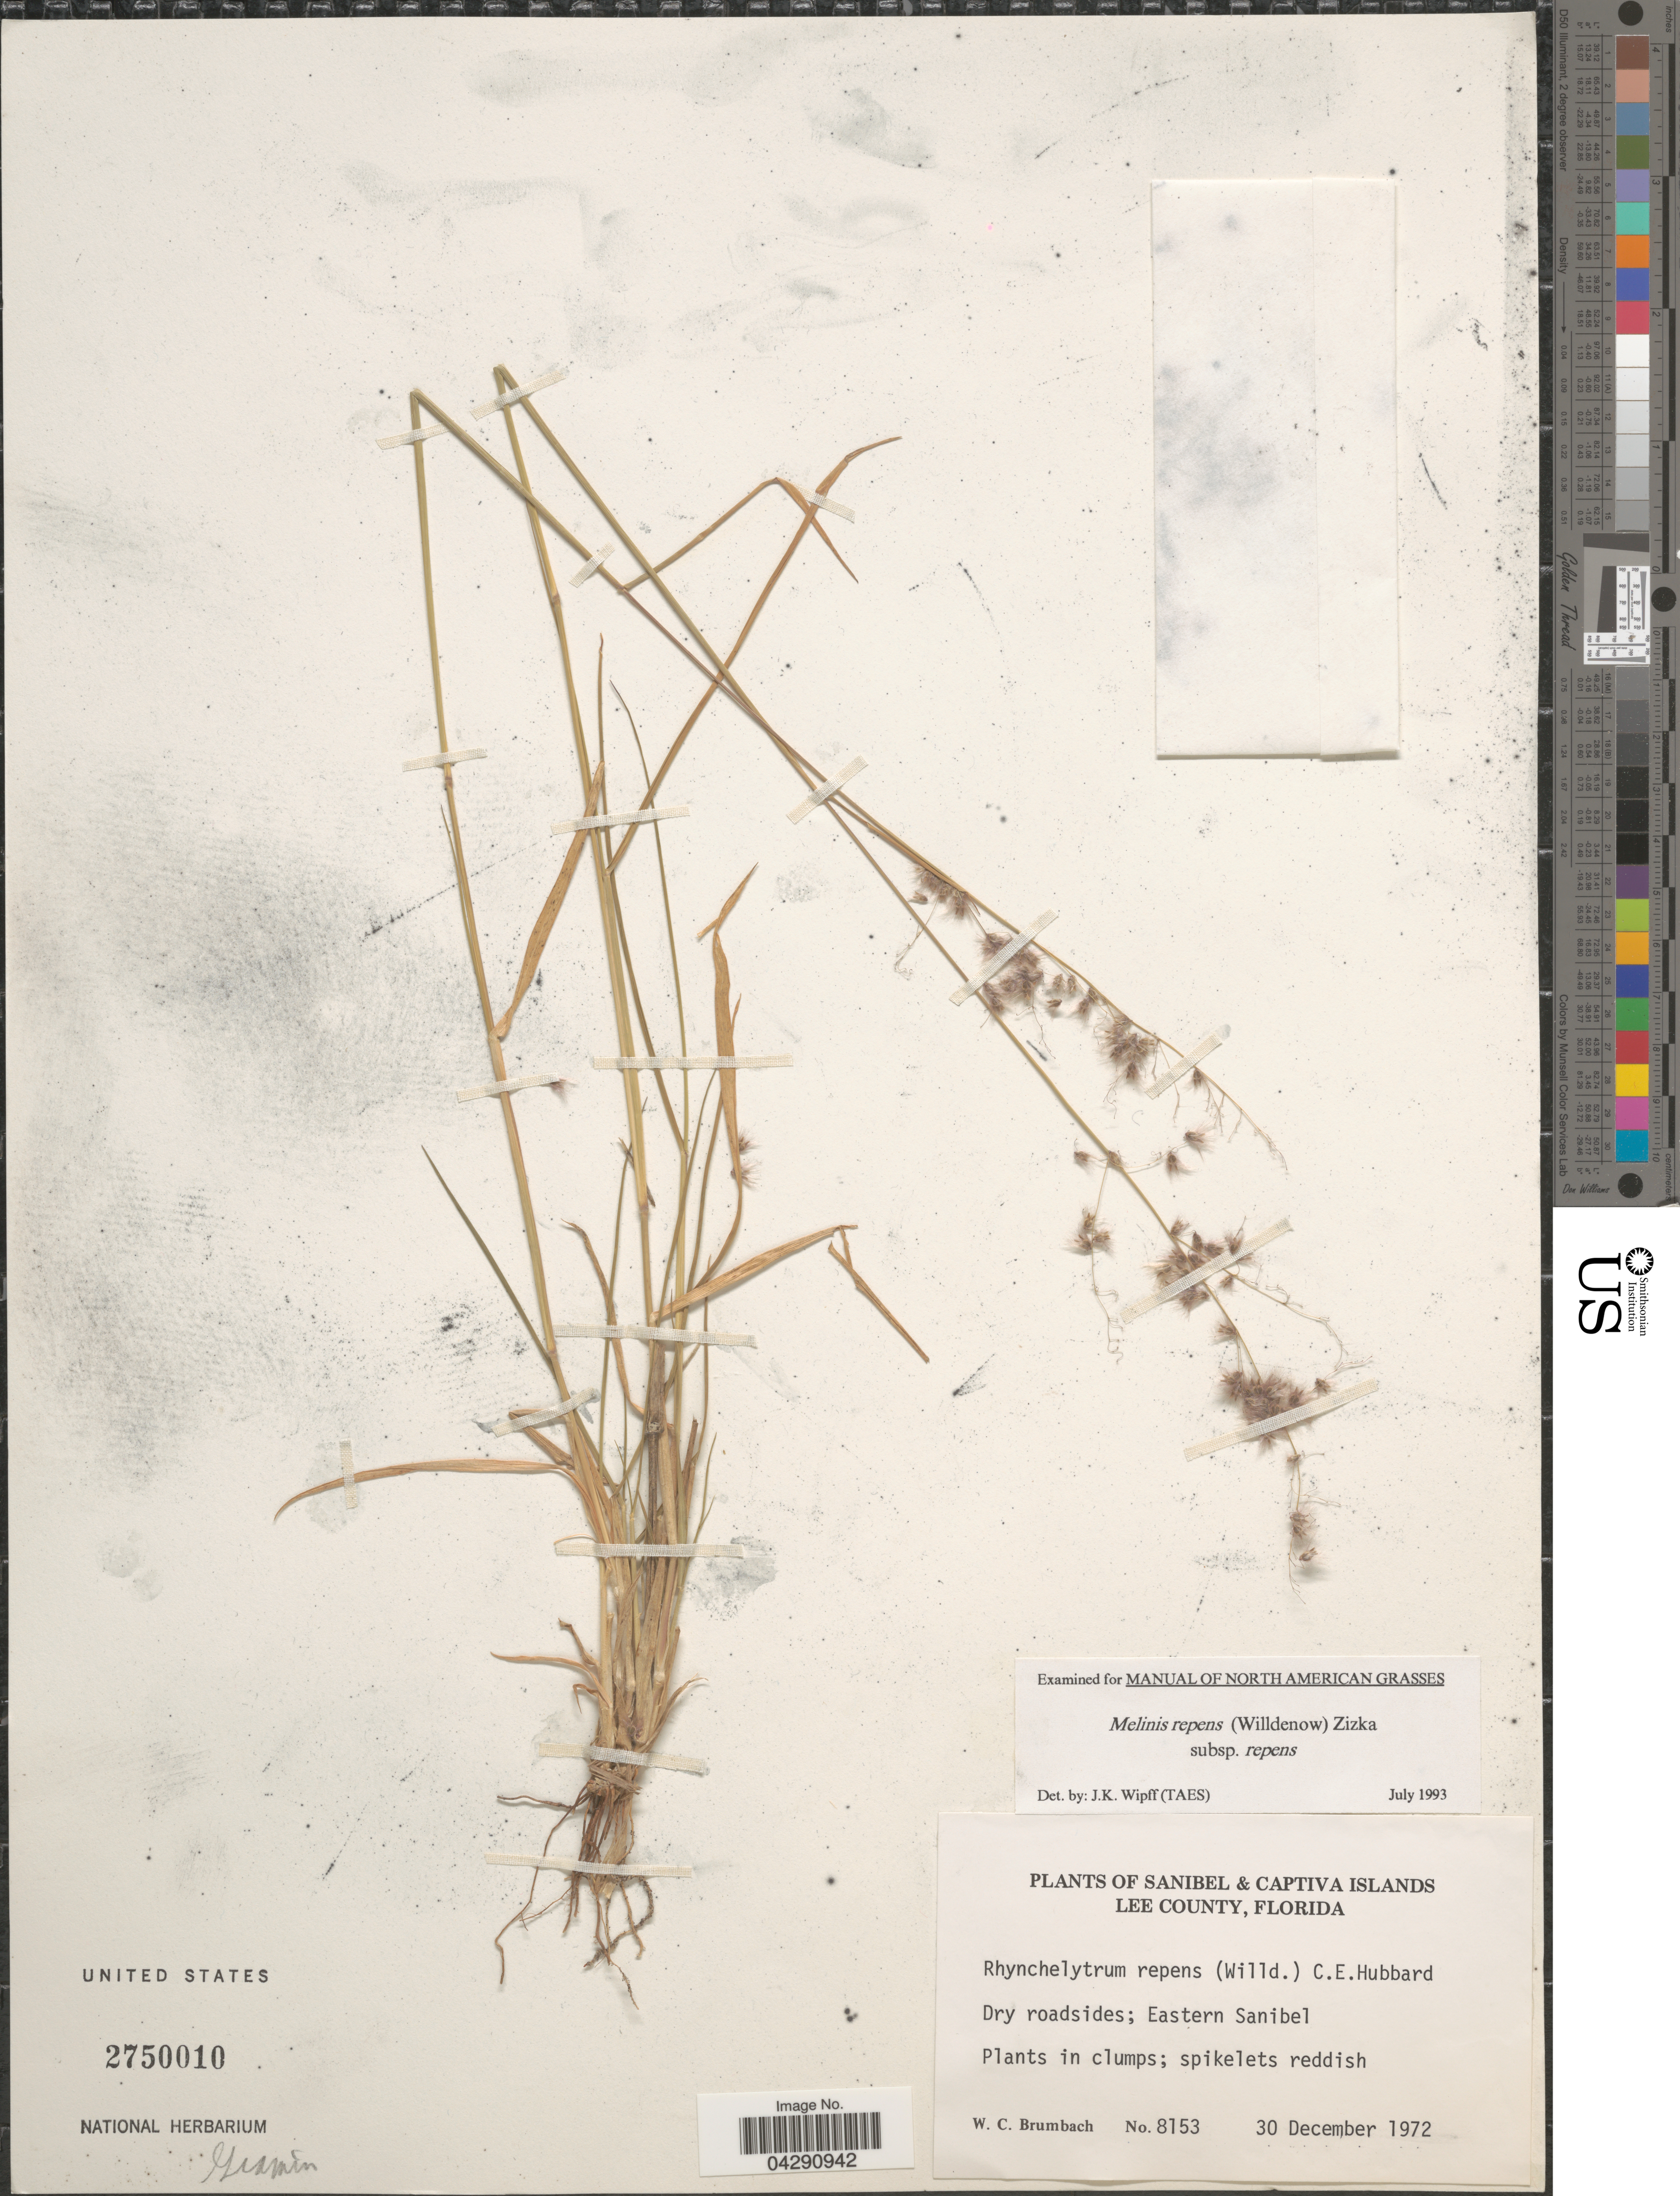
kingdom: Plantae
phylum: Tracheophyta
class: Liliopsida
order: Poales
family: Poaceae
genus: Melinis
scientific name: Melinis repens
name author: (Willd.) Zizka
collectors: W. C. Brumbach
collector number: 8153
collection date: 1972-12-30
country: United States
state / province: Florida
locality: Sanibel & Captiva Islands. Lee County. Dry roadsides; Eastern Sanibel.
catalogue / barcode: US 2750010